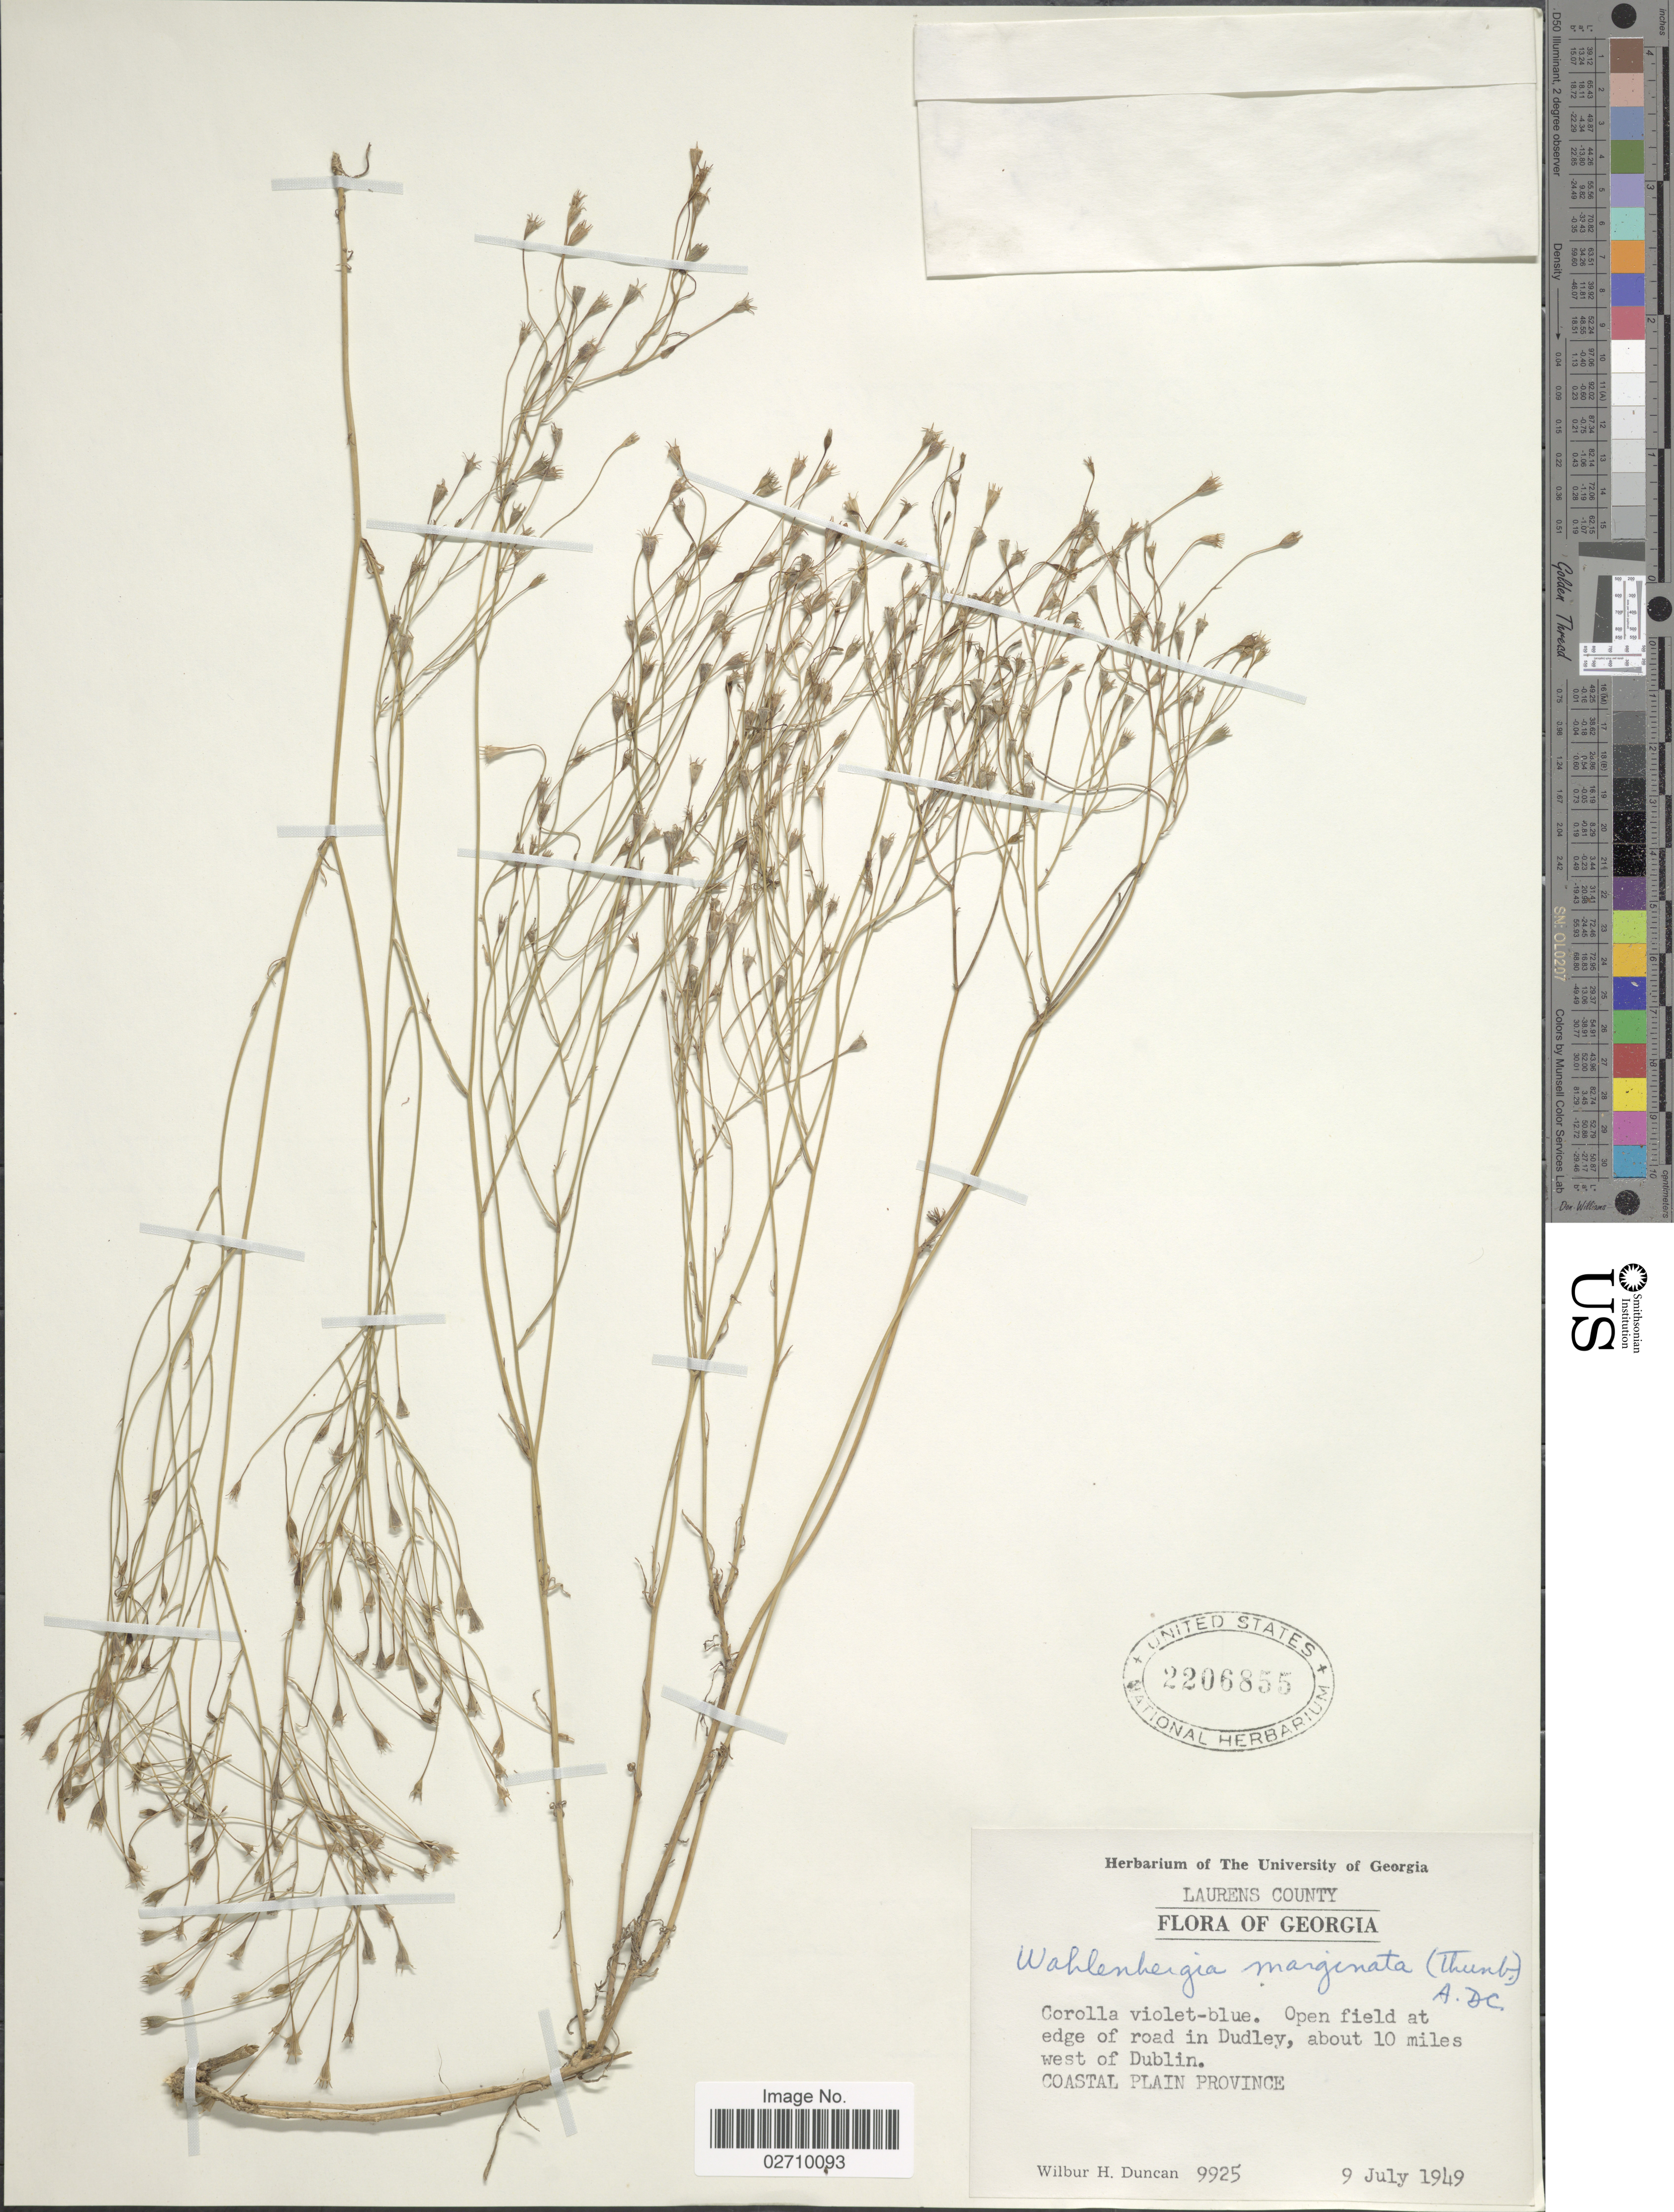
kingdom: Plantae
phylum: Tracheophyta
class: Magnoliopsida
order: Asterales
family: Campanulaceae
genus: Wahlenbergia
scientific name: Wahlenbergia marginata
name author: (Thunb.) A. DC.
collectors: W. H. Duncan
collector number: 9925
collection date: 1949-07-09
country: United States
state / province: Georgia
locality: Laurens County. Open field at edge of road in Dudley, about 10 miles west of Dublin, Coastal Plain Province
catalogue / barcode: US 2206855